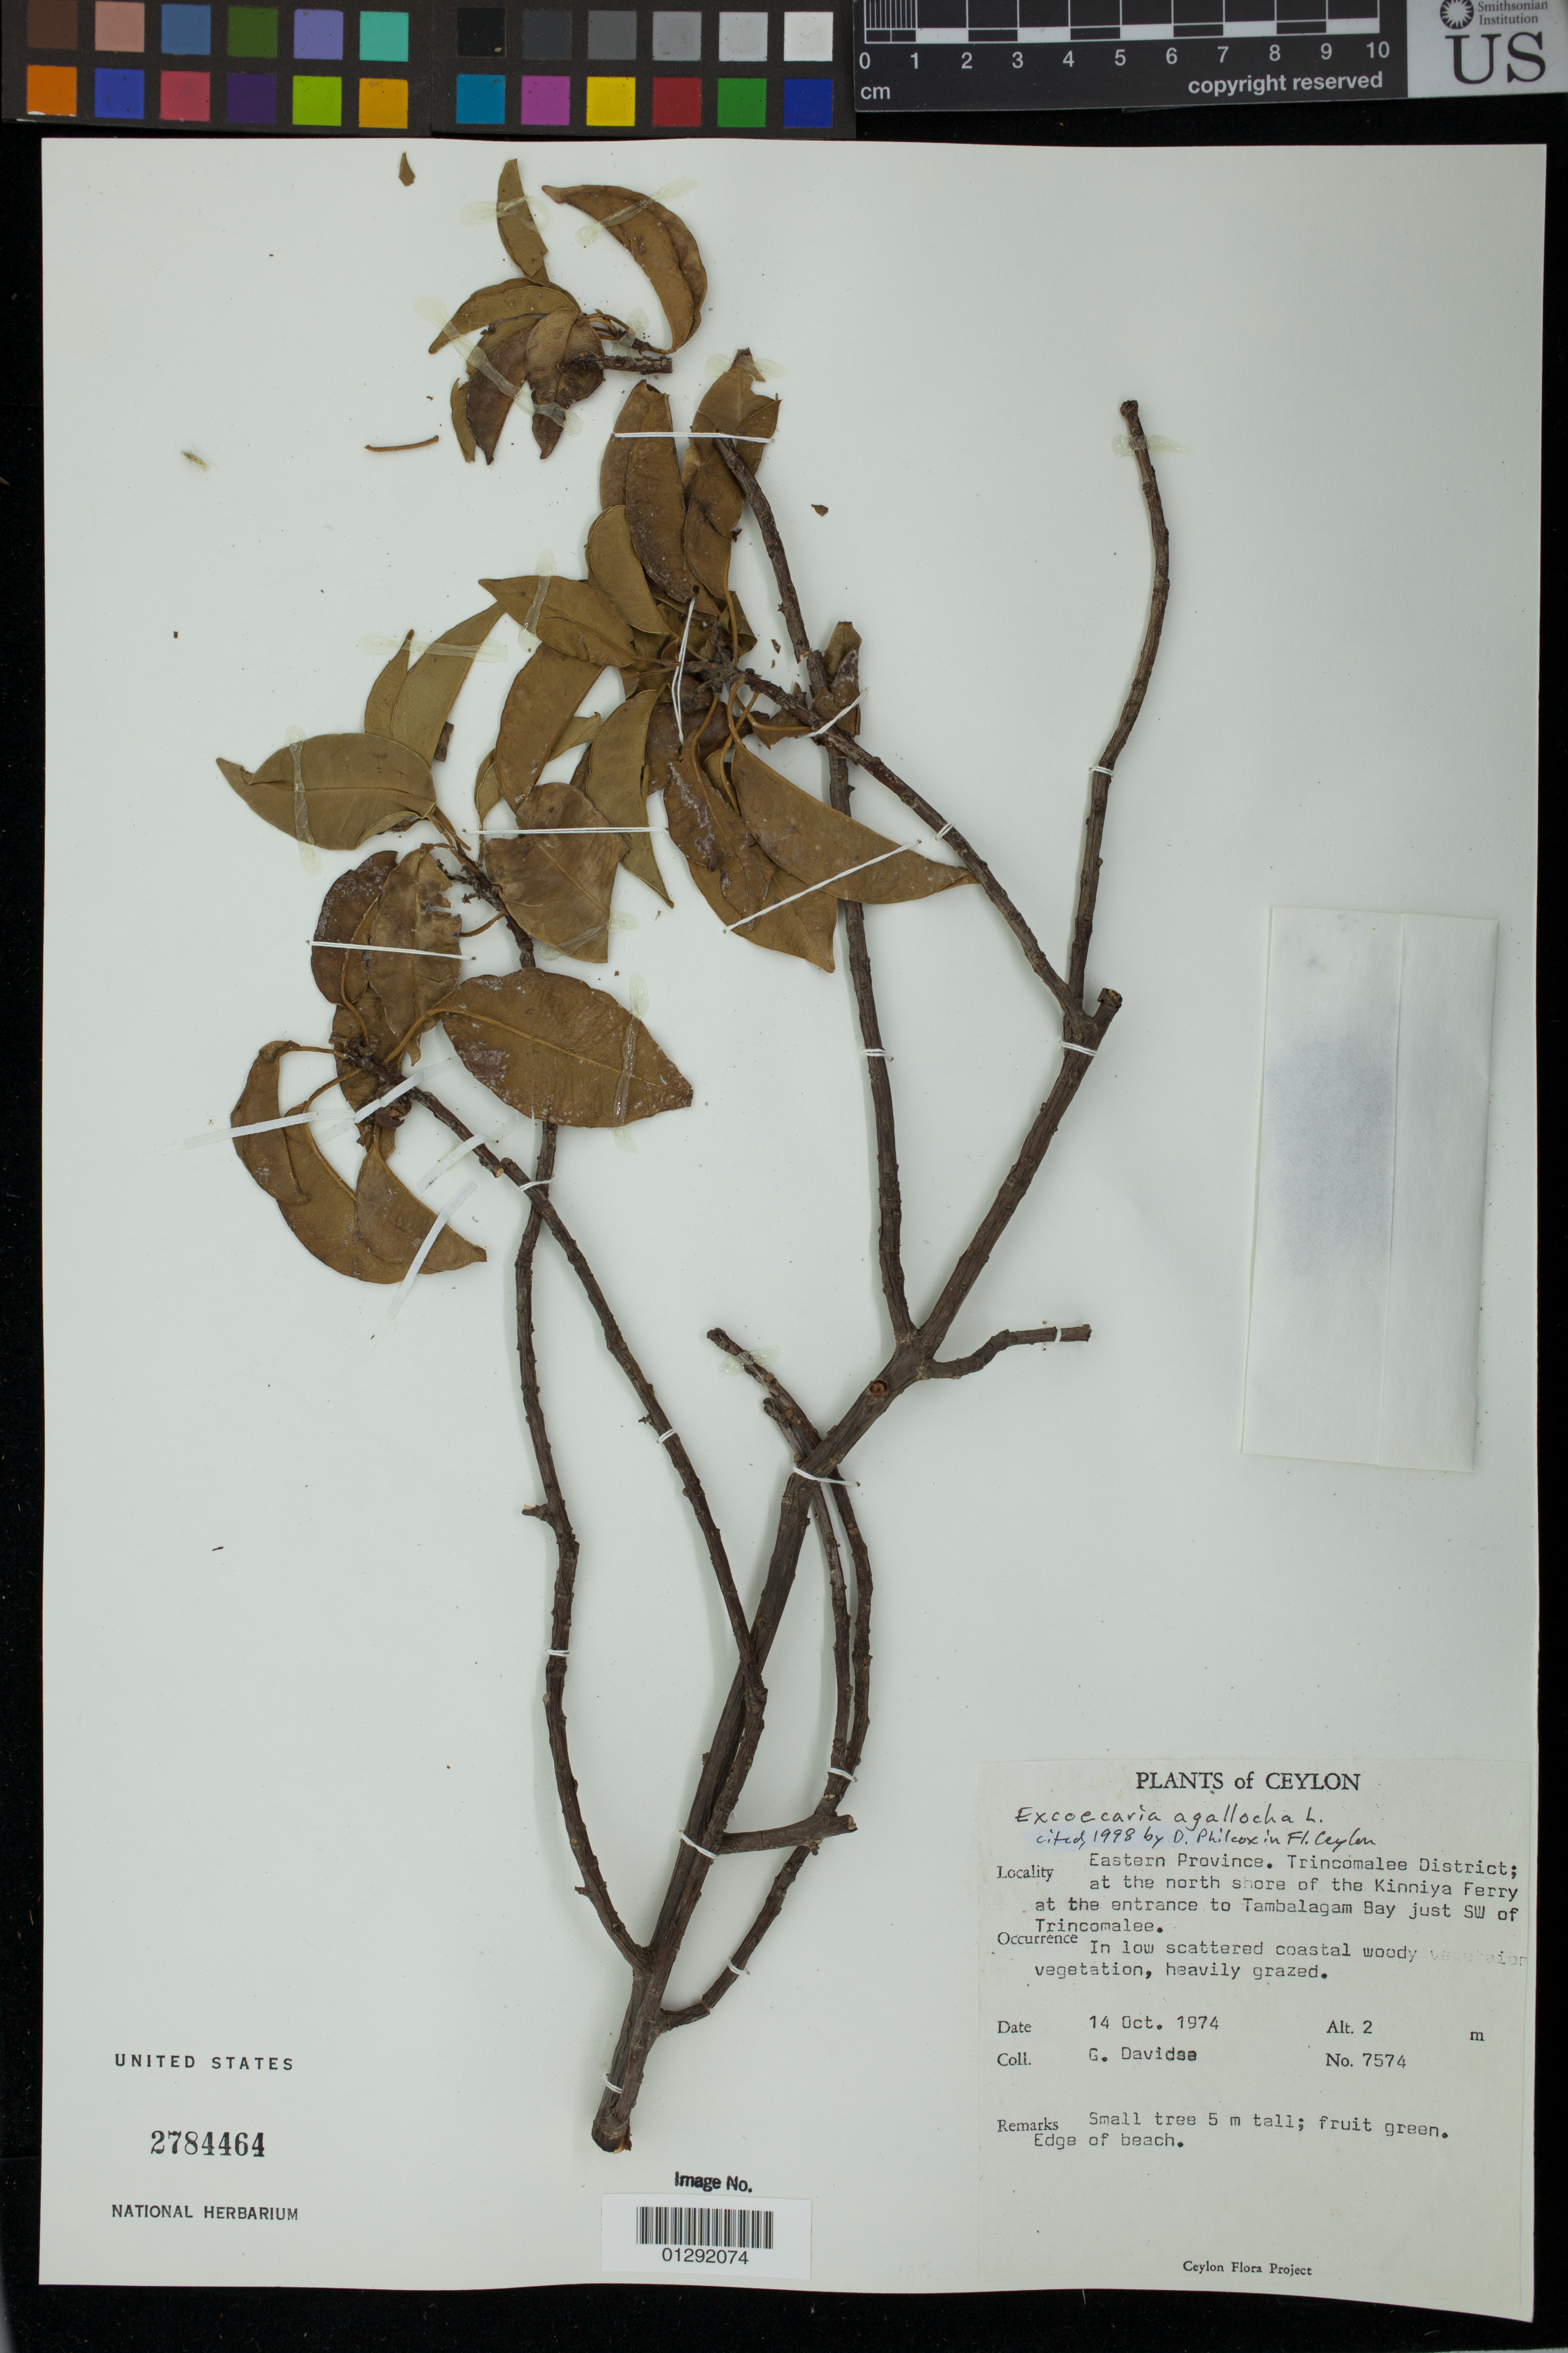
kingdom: Plantae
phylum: Tracheophyta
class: Magnoliopsida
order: Malpighiales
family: Euphorbiaceae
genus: Excoecaria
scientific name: Excoecaria agallocha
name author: L.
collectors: G. Davidse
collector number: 7574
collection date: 1974-10-14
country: Sri Lanka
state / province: Eastern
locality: Ceylon. trincomalee District; at the north shore of the Kinniya Ferry at the entrance to Tambalangam Bay just SW of Trincomalee.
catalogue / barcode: US 2784464